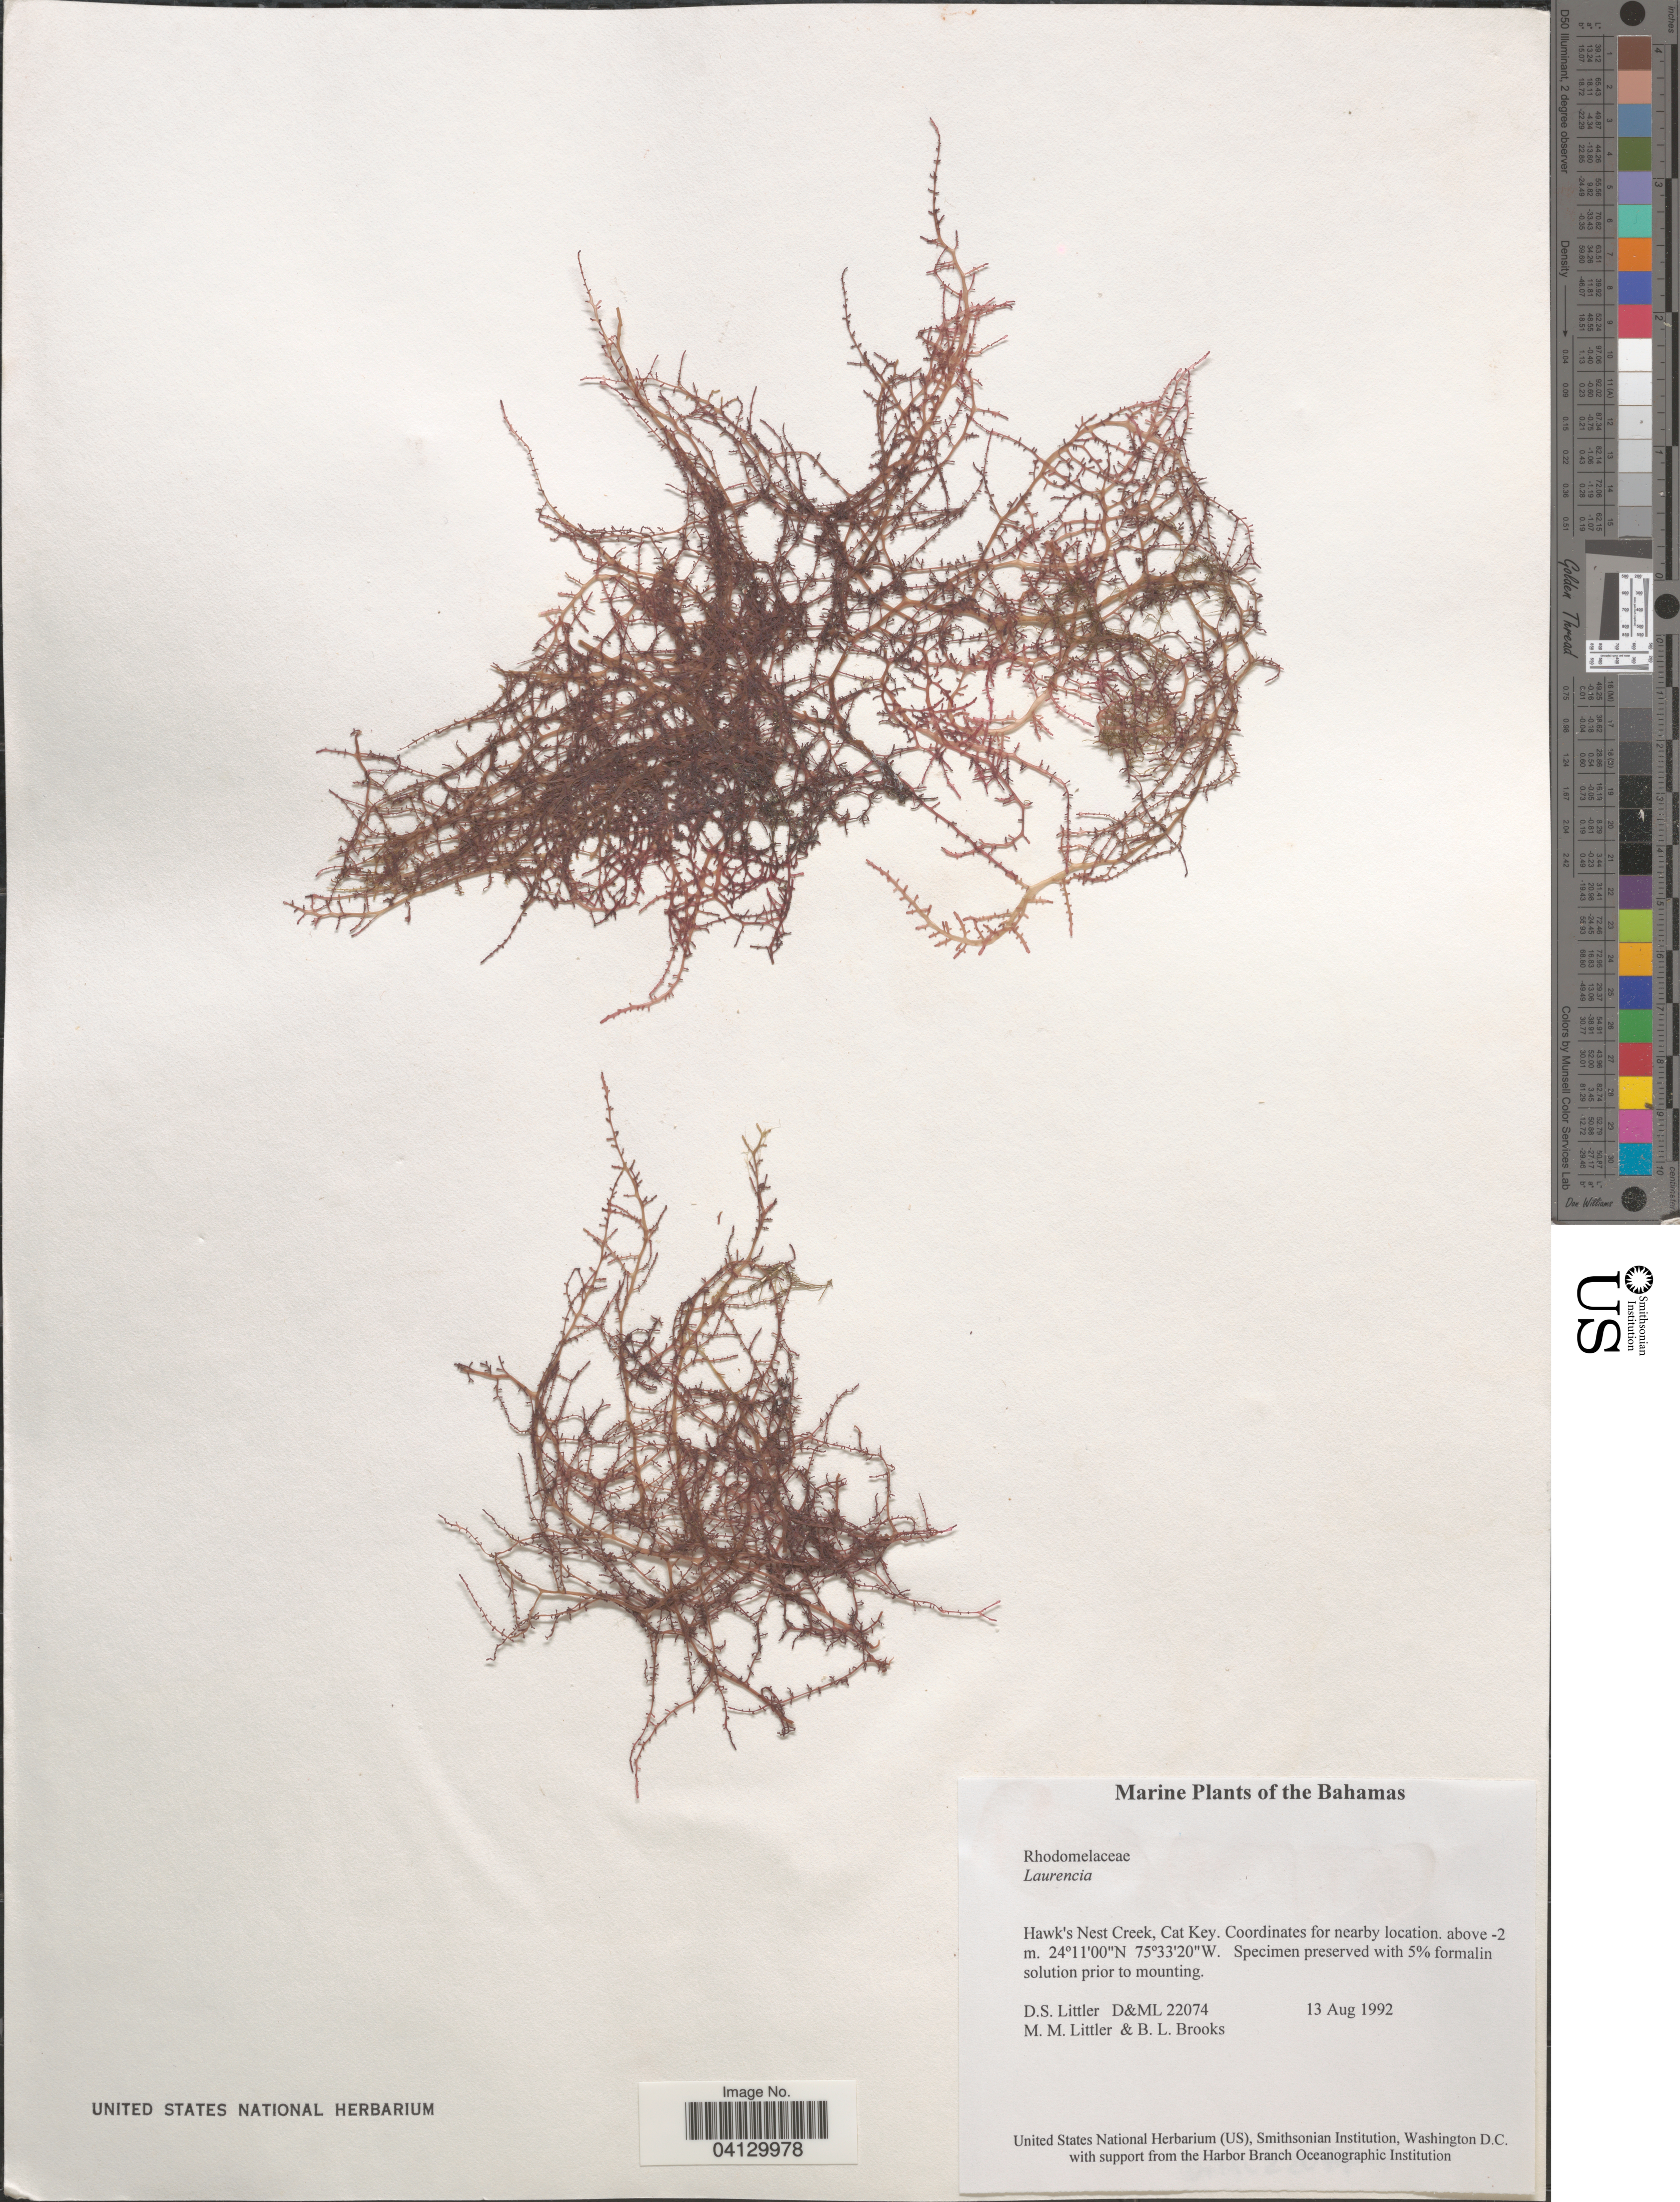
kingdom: Plantae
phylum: Rhodophyta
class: Florideophyceae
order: Ceramiales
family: Rhodomelaceae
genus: Laurencia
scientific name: Laurencia sp.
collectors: D. S. Littler & B. Brooks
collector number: D&ML22074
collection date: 1992-08-13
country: Bahamas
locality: Hawk's Nest Creek, Cat Key. Coordinates for nearby location.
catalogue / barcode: US 328764